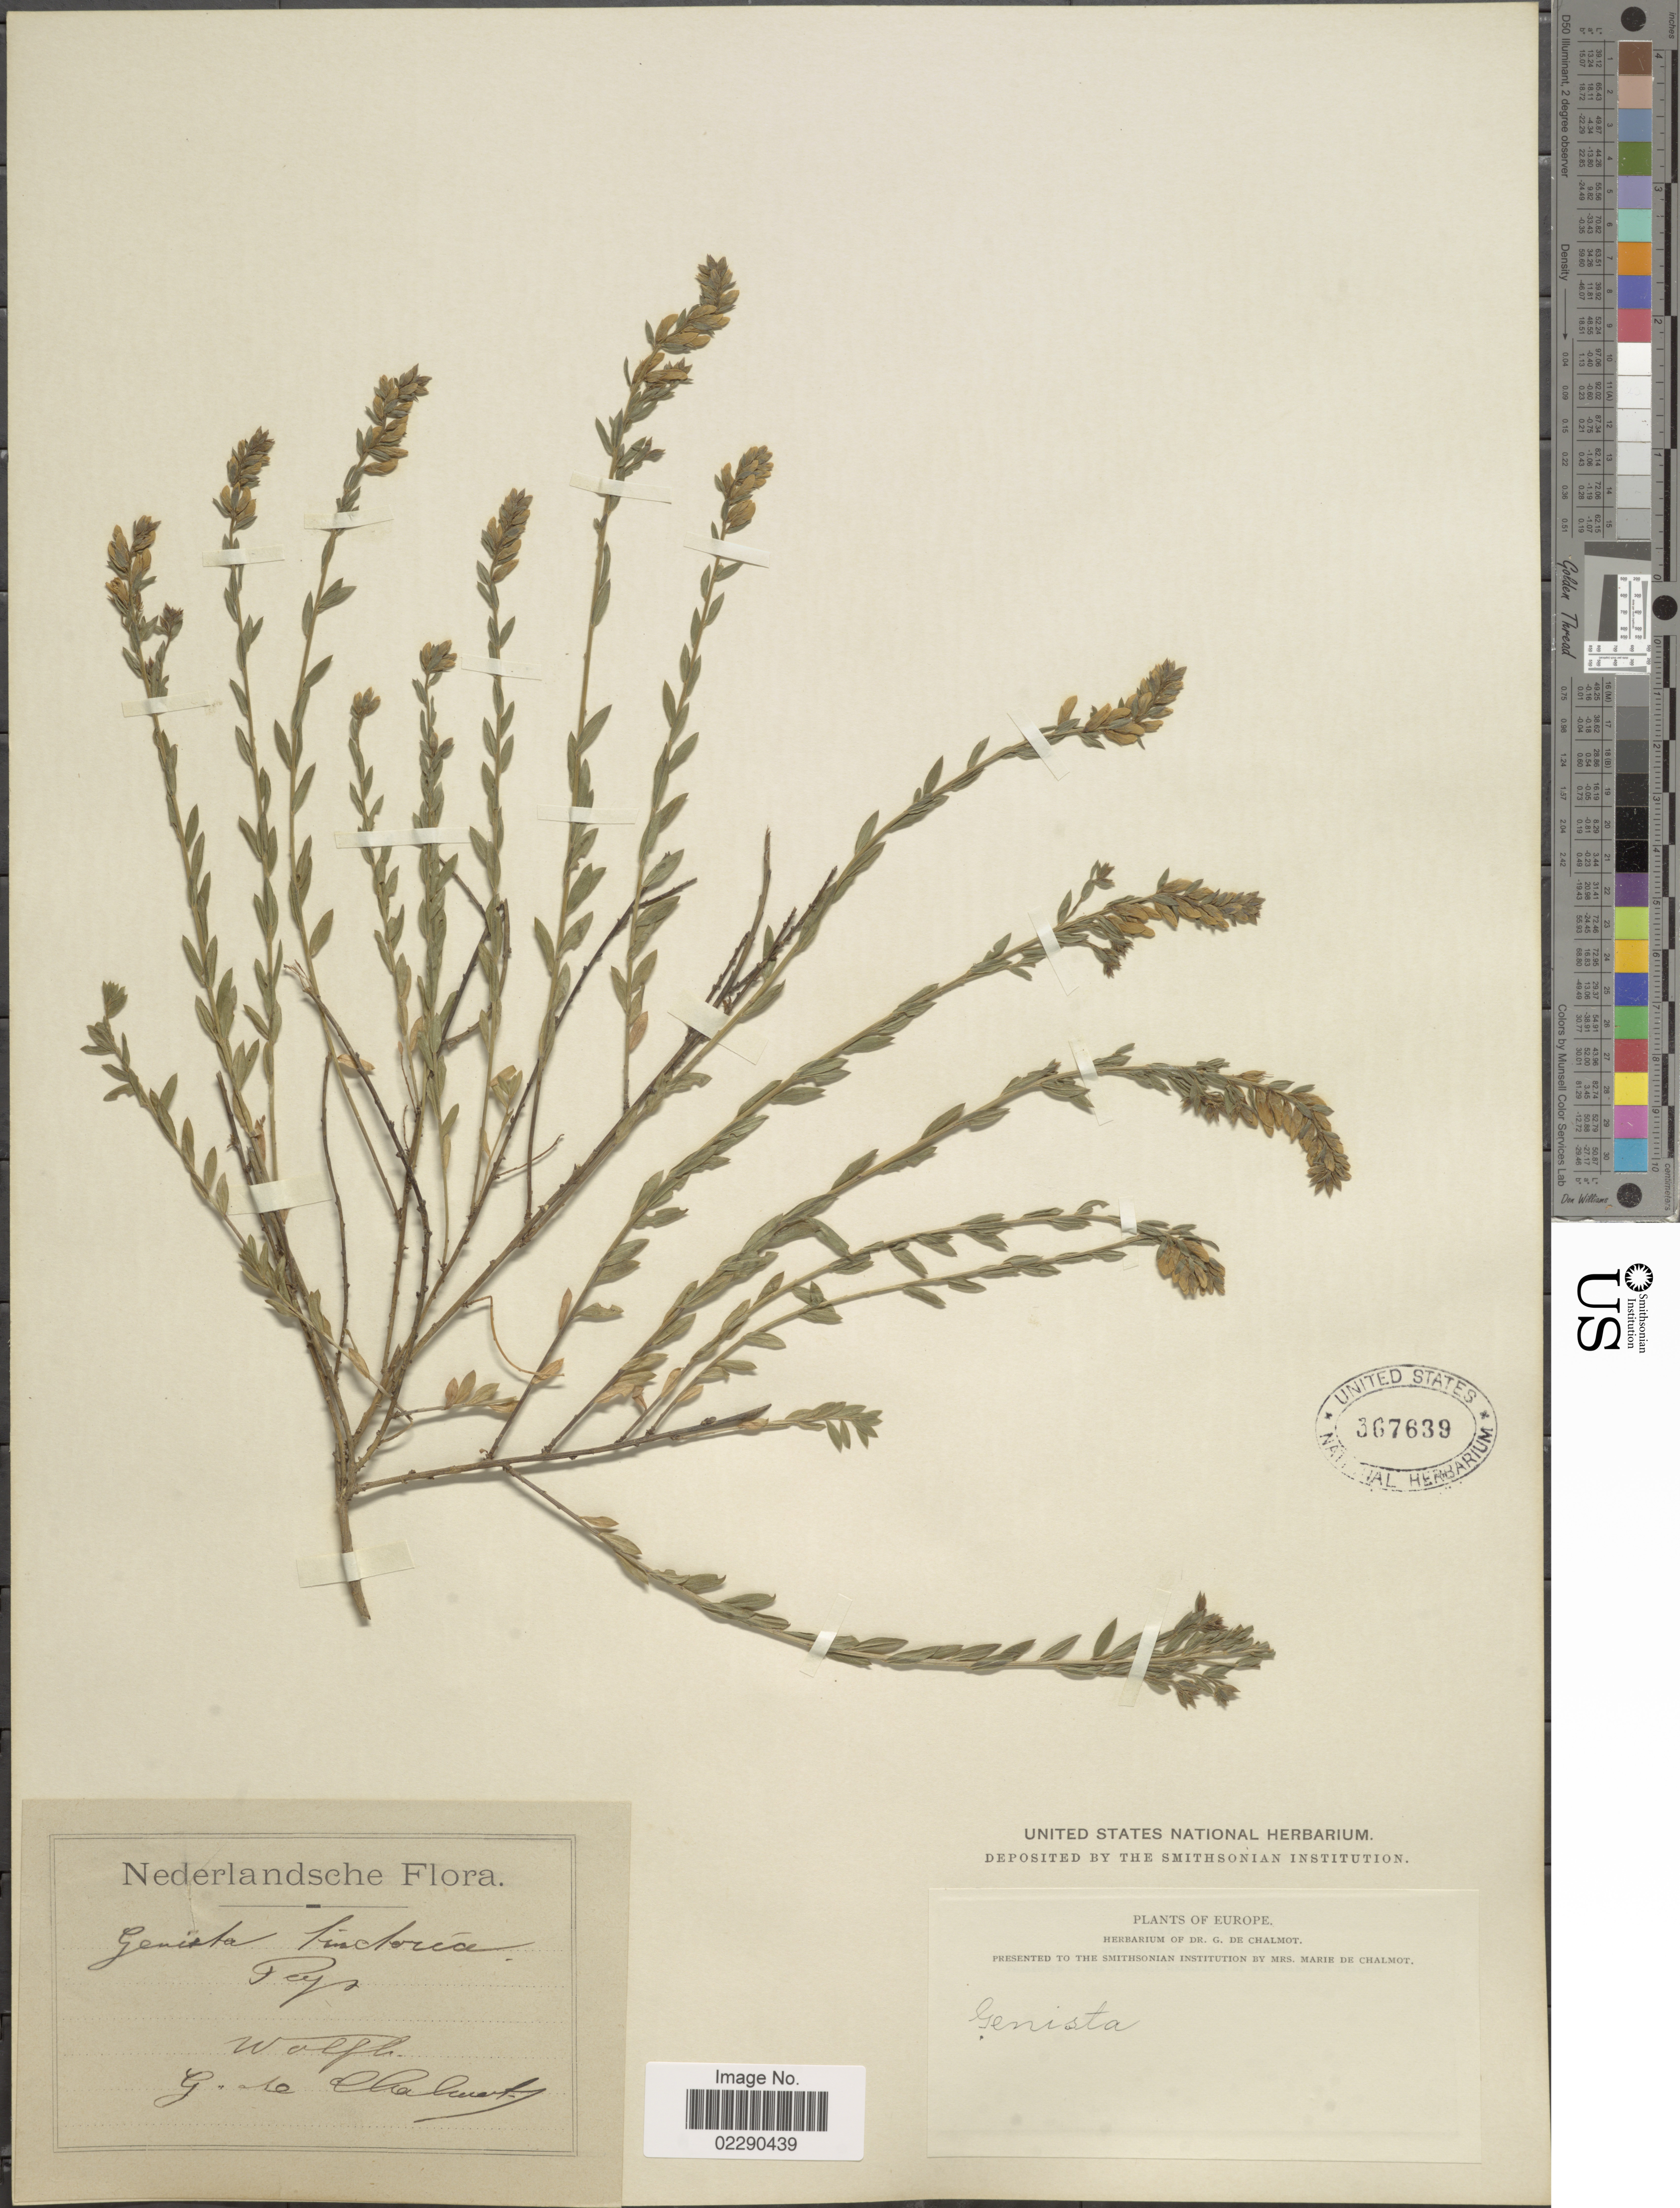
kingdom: Plantae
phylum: Tracheophyta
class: Magnoliopsida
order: Fabales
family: Fabaceae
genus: Genista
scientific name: Genista tinctoria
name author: L.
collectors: G. de Chalmot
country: Netherlands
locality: Europe, Wolfh.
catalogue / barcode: US 367639